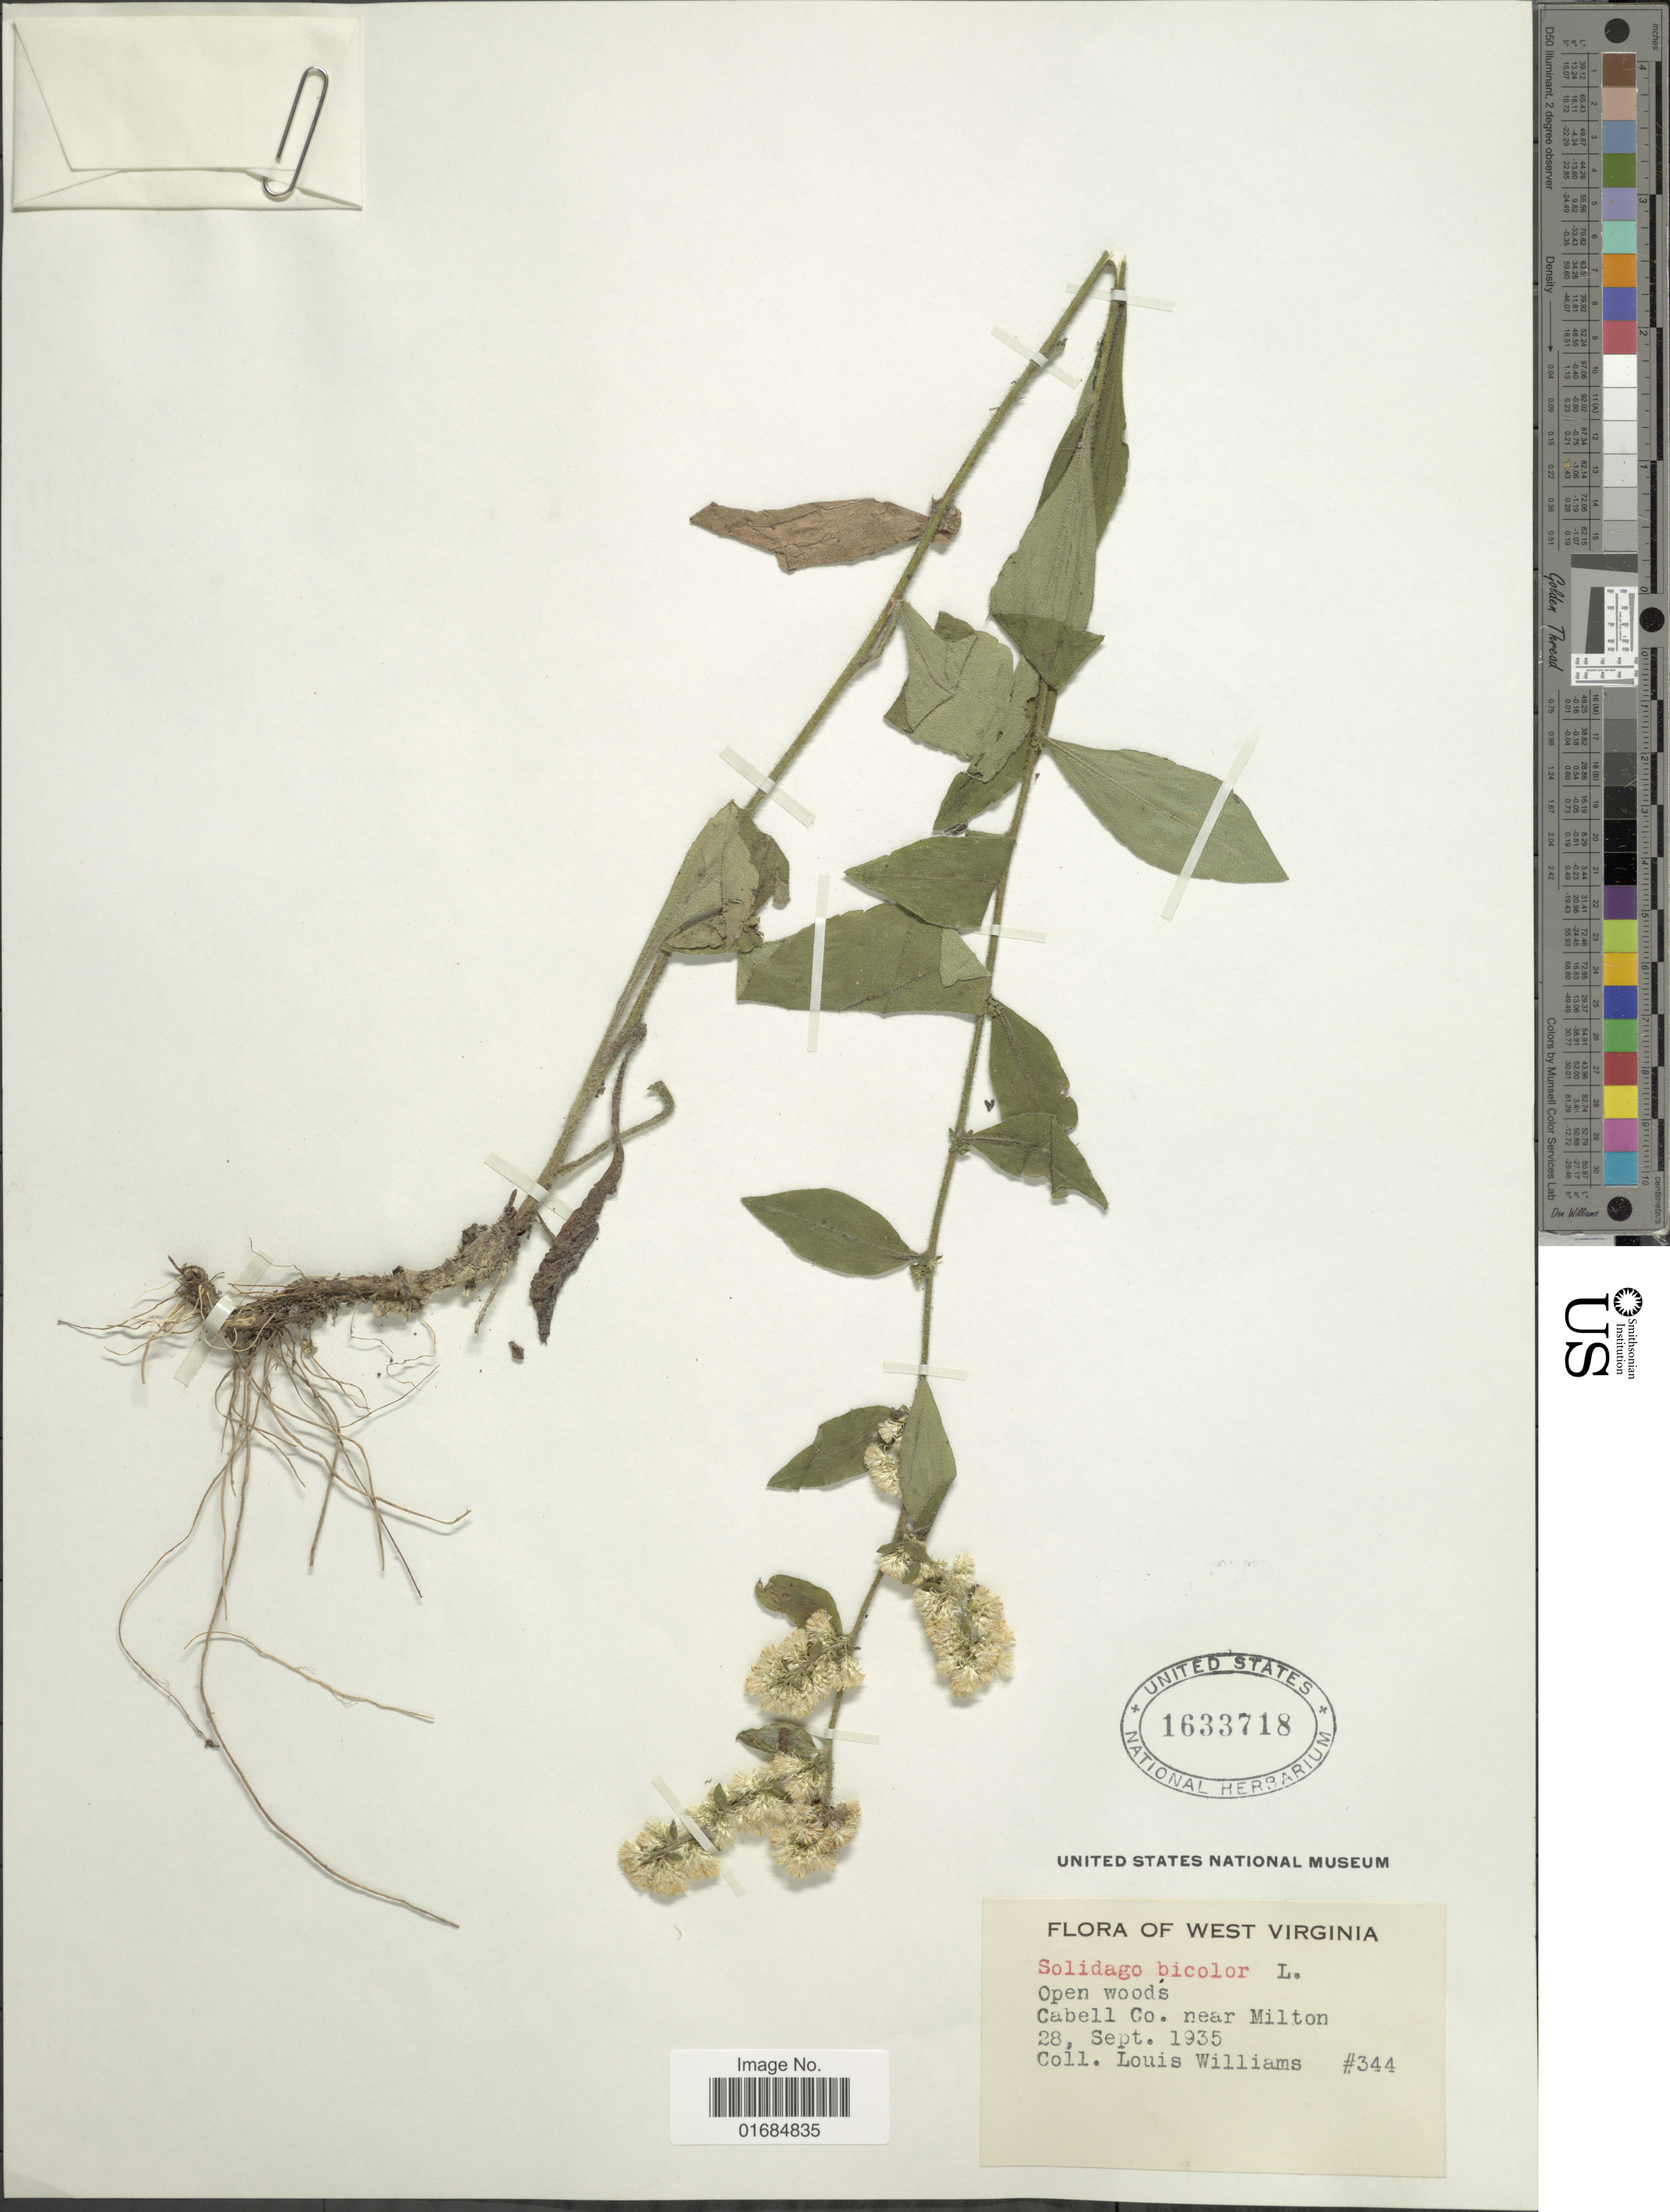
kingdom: Plantae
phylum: Tracheophyta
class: Magnoliopsida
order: Asterales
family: Asteraceae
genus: Solidago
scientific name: Solidago bicolor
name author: L.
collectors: L. O. Williams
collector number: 344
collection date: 1935-09-28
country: United States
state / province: West Virginia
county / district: Cabell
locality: Cabell Co. near Milton.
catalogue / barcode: US 1633718